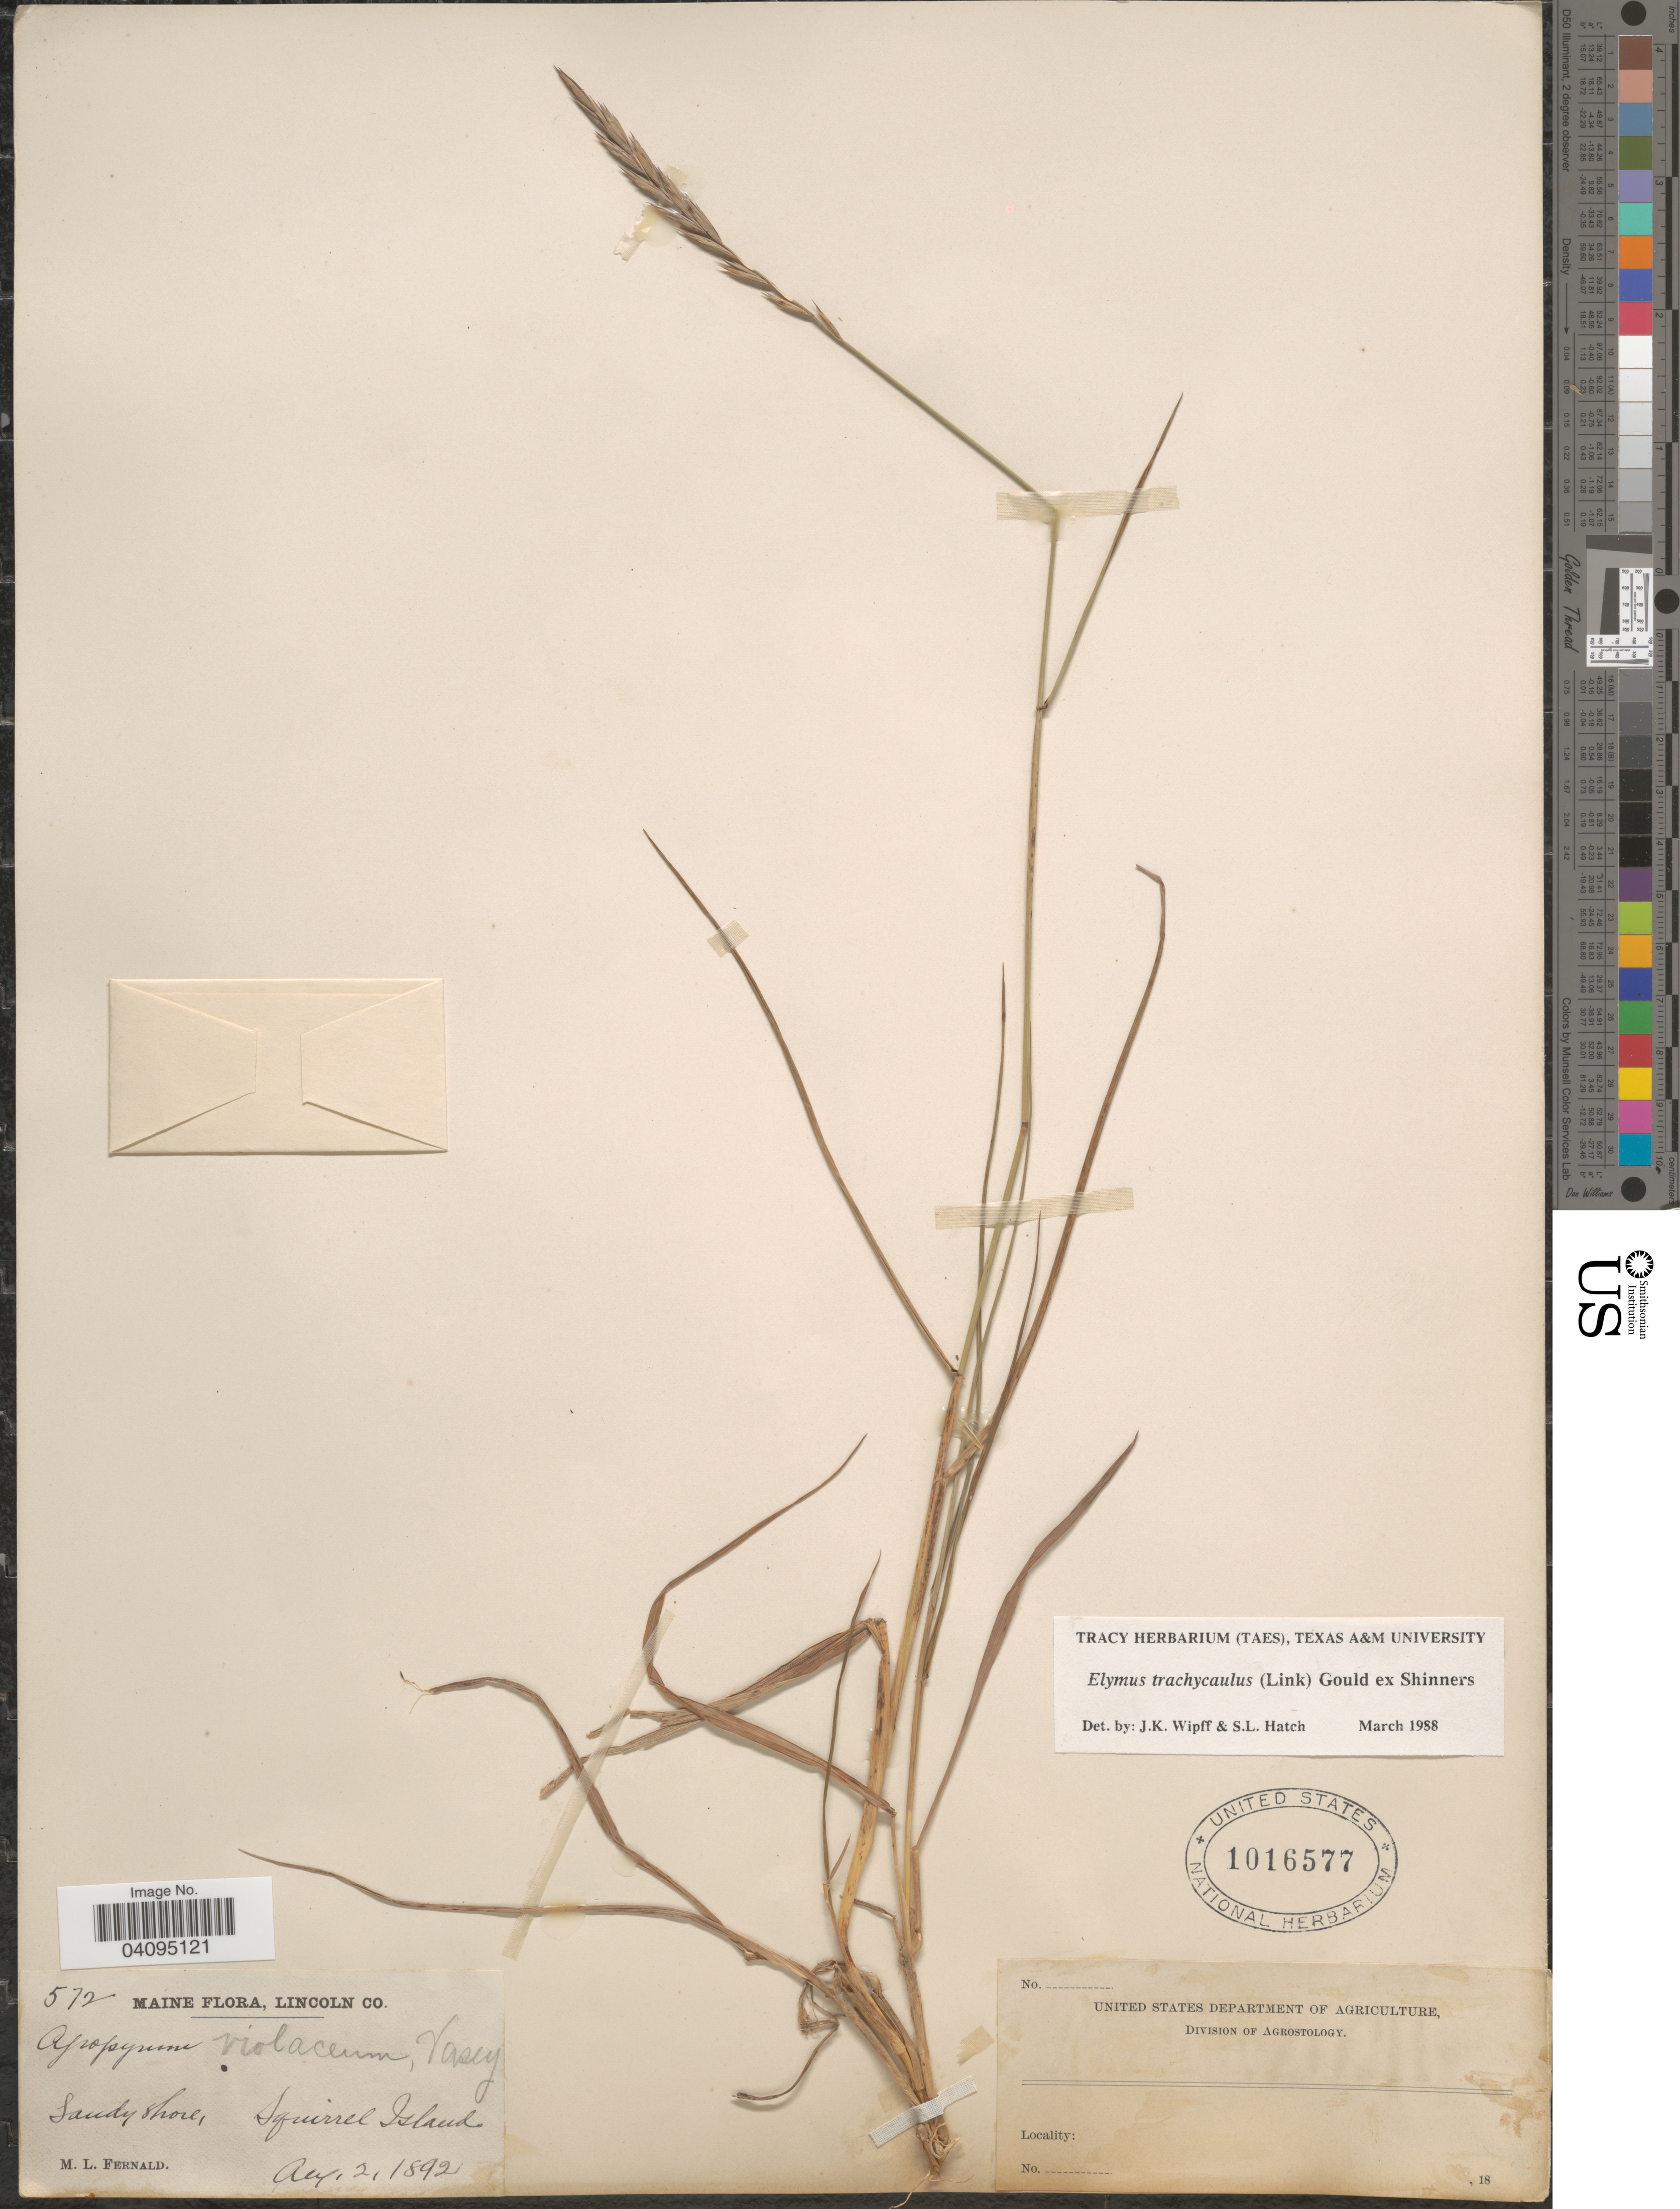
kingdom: Plantae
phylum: Tracheophyta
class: Liliopsida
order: Poales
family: Poaceae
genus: Elymus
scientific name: Elymus trachycaulus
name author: (Link) Gould ex Shinners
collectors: M. L. Fernald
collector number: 572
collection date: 1892-08-02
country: United States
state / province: Maine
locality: Lincoln Co. Sandy shore, Squirrel Island.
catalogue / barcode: US 1016577